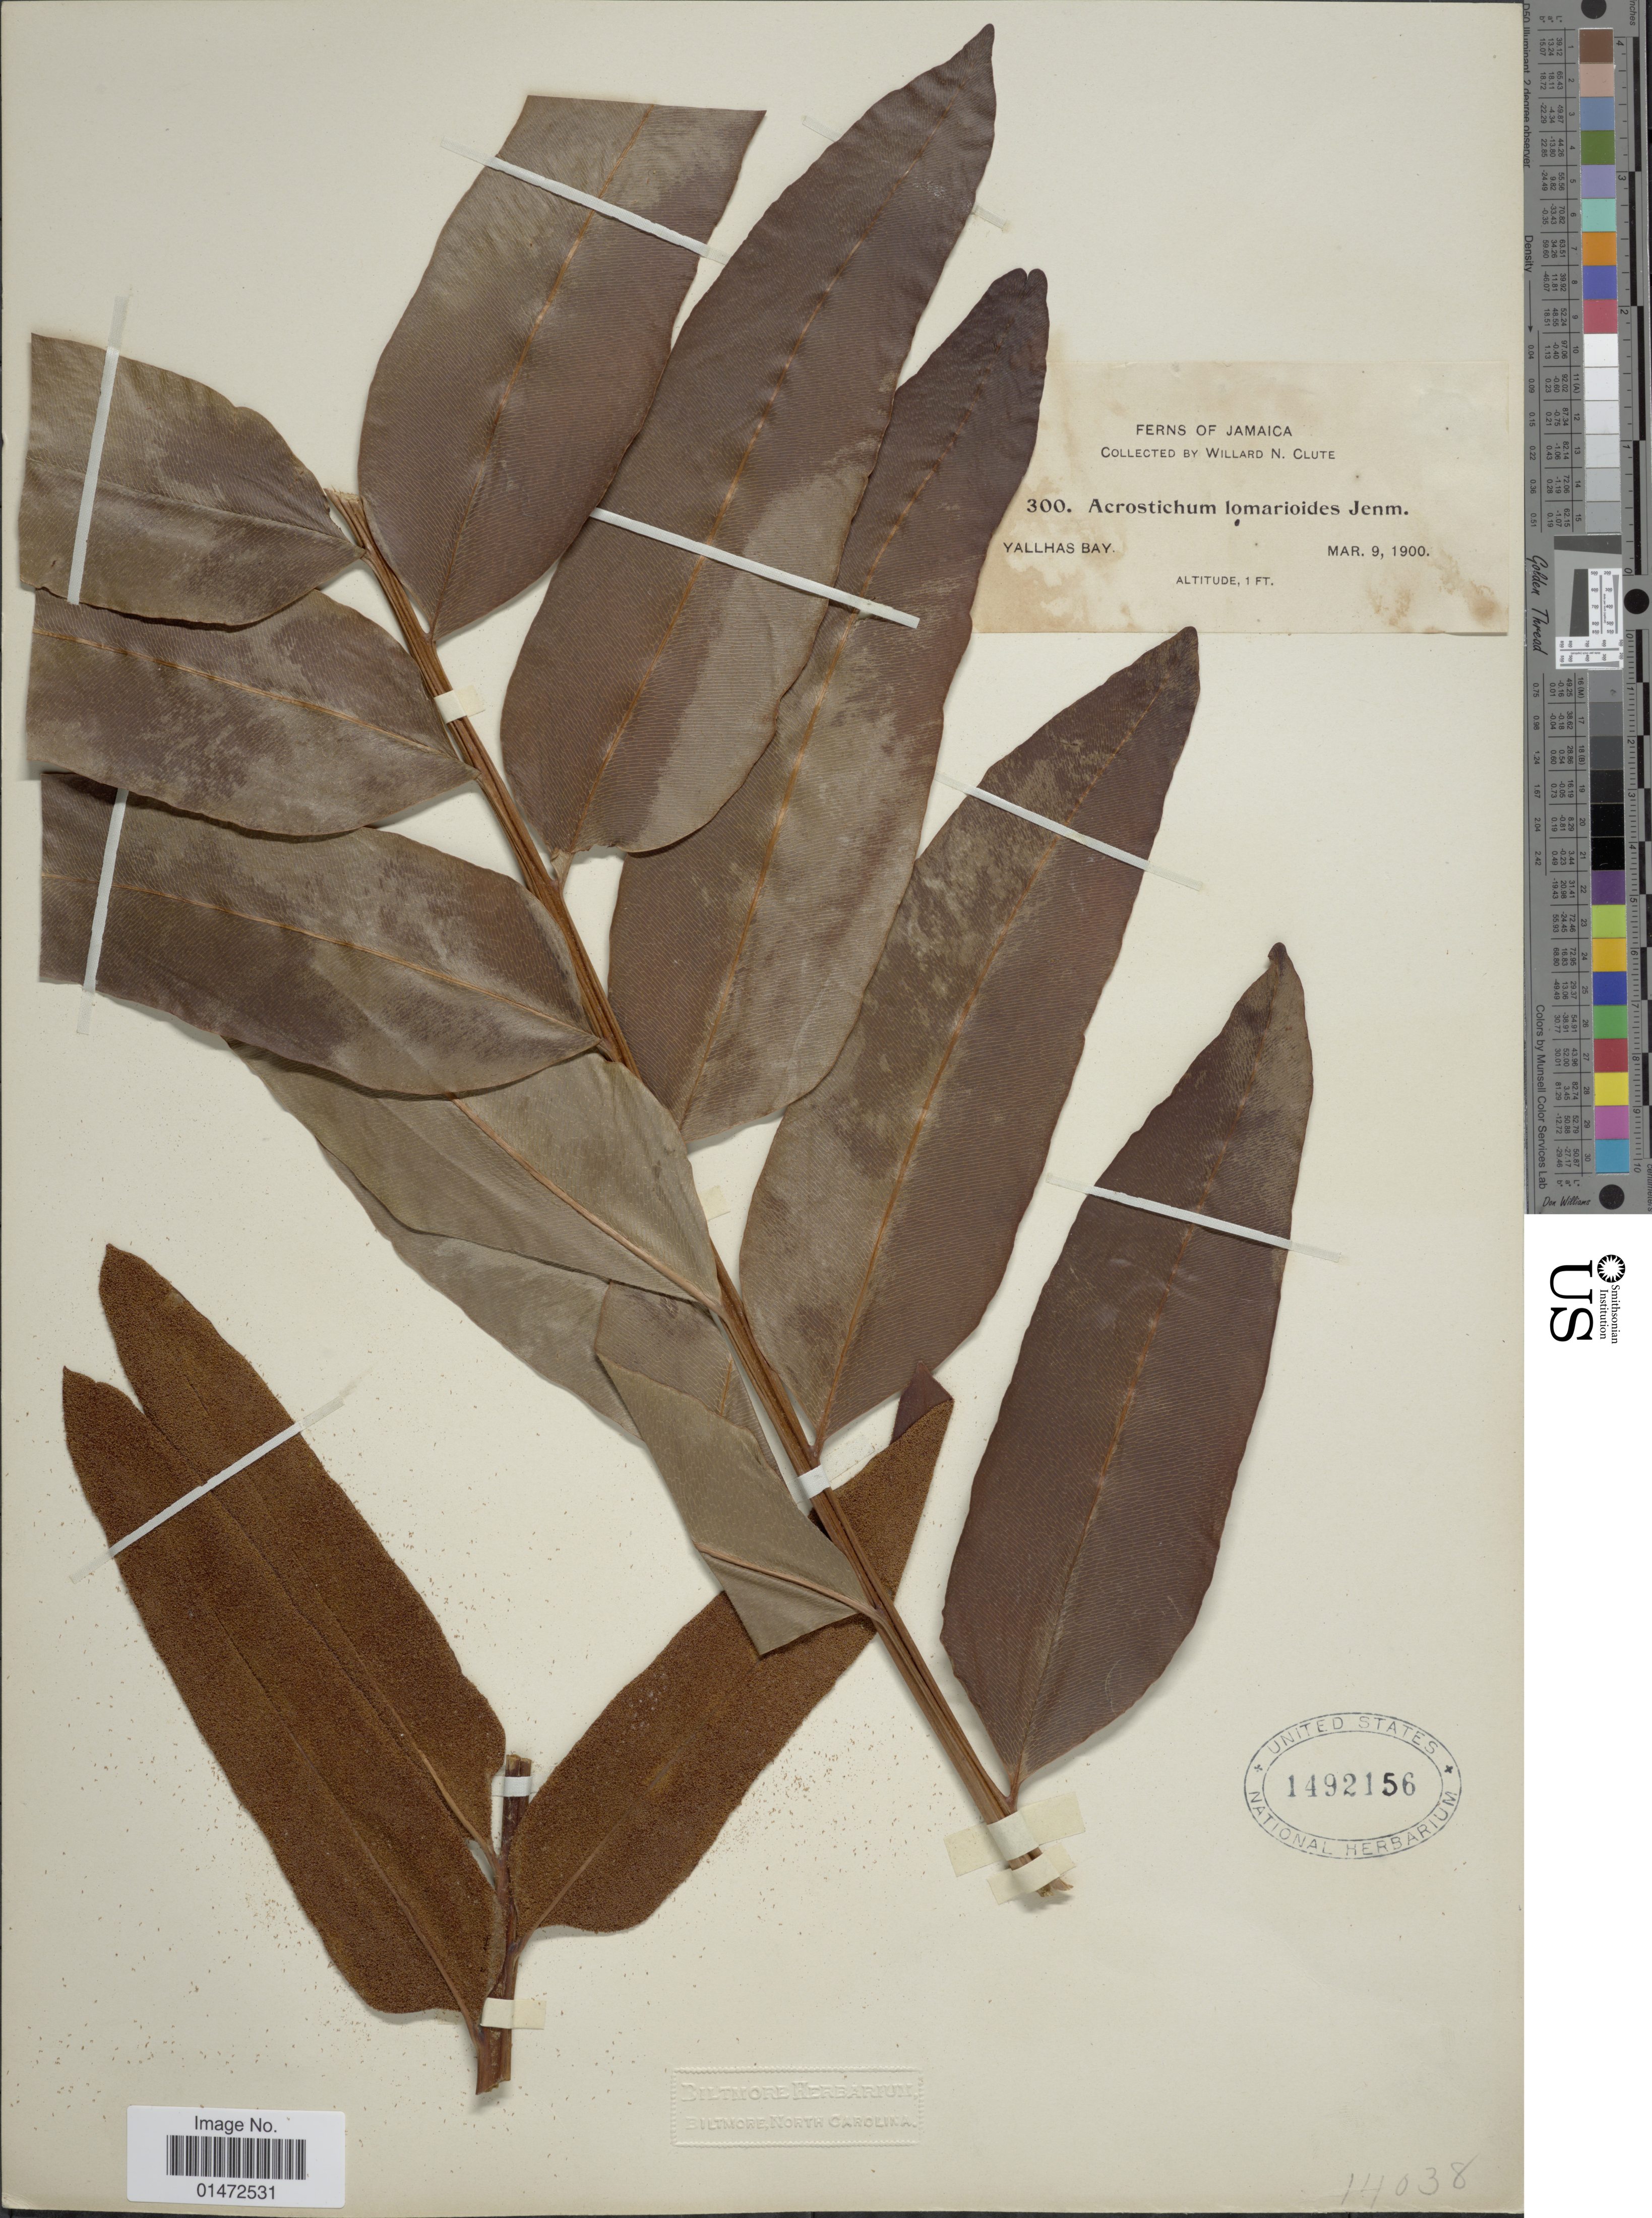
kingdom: Plantae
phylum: Tracheophyta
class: Polypodiopsida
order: Polypodiales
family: Pteridaceae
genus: Acrostichum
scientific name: Acrostichum danaeifolium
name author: Langsd. & Fisch.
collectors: W. N. Clute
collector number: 300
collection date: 1900-03-09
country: Jamaica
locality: Yallhas Bay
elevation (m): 0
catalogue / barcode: US 1492156